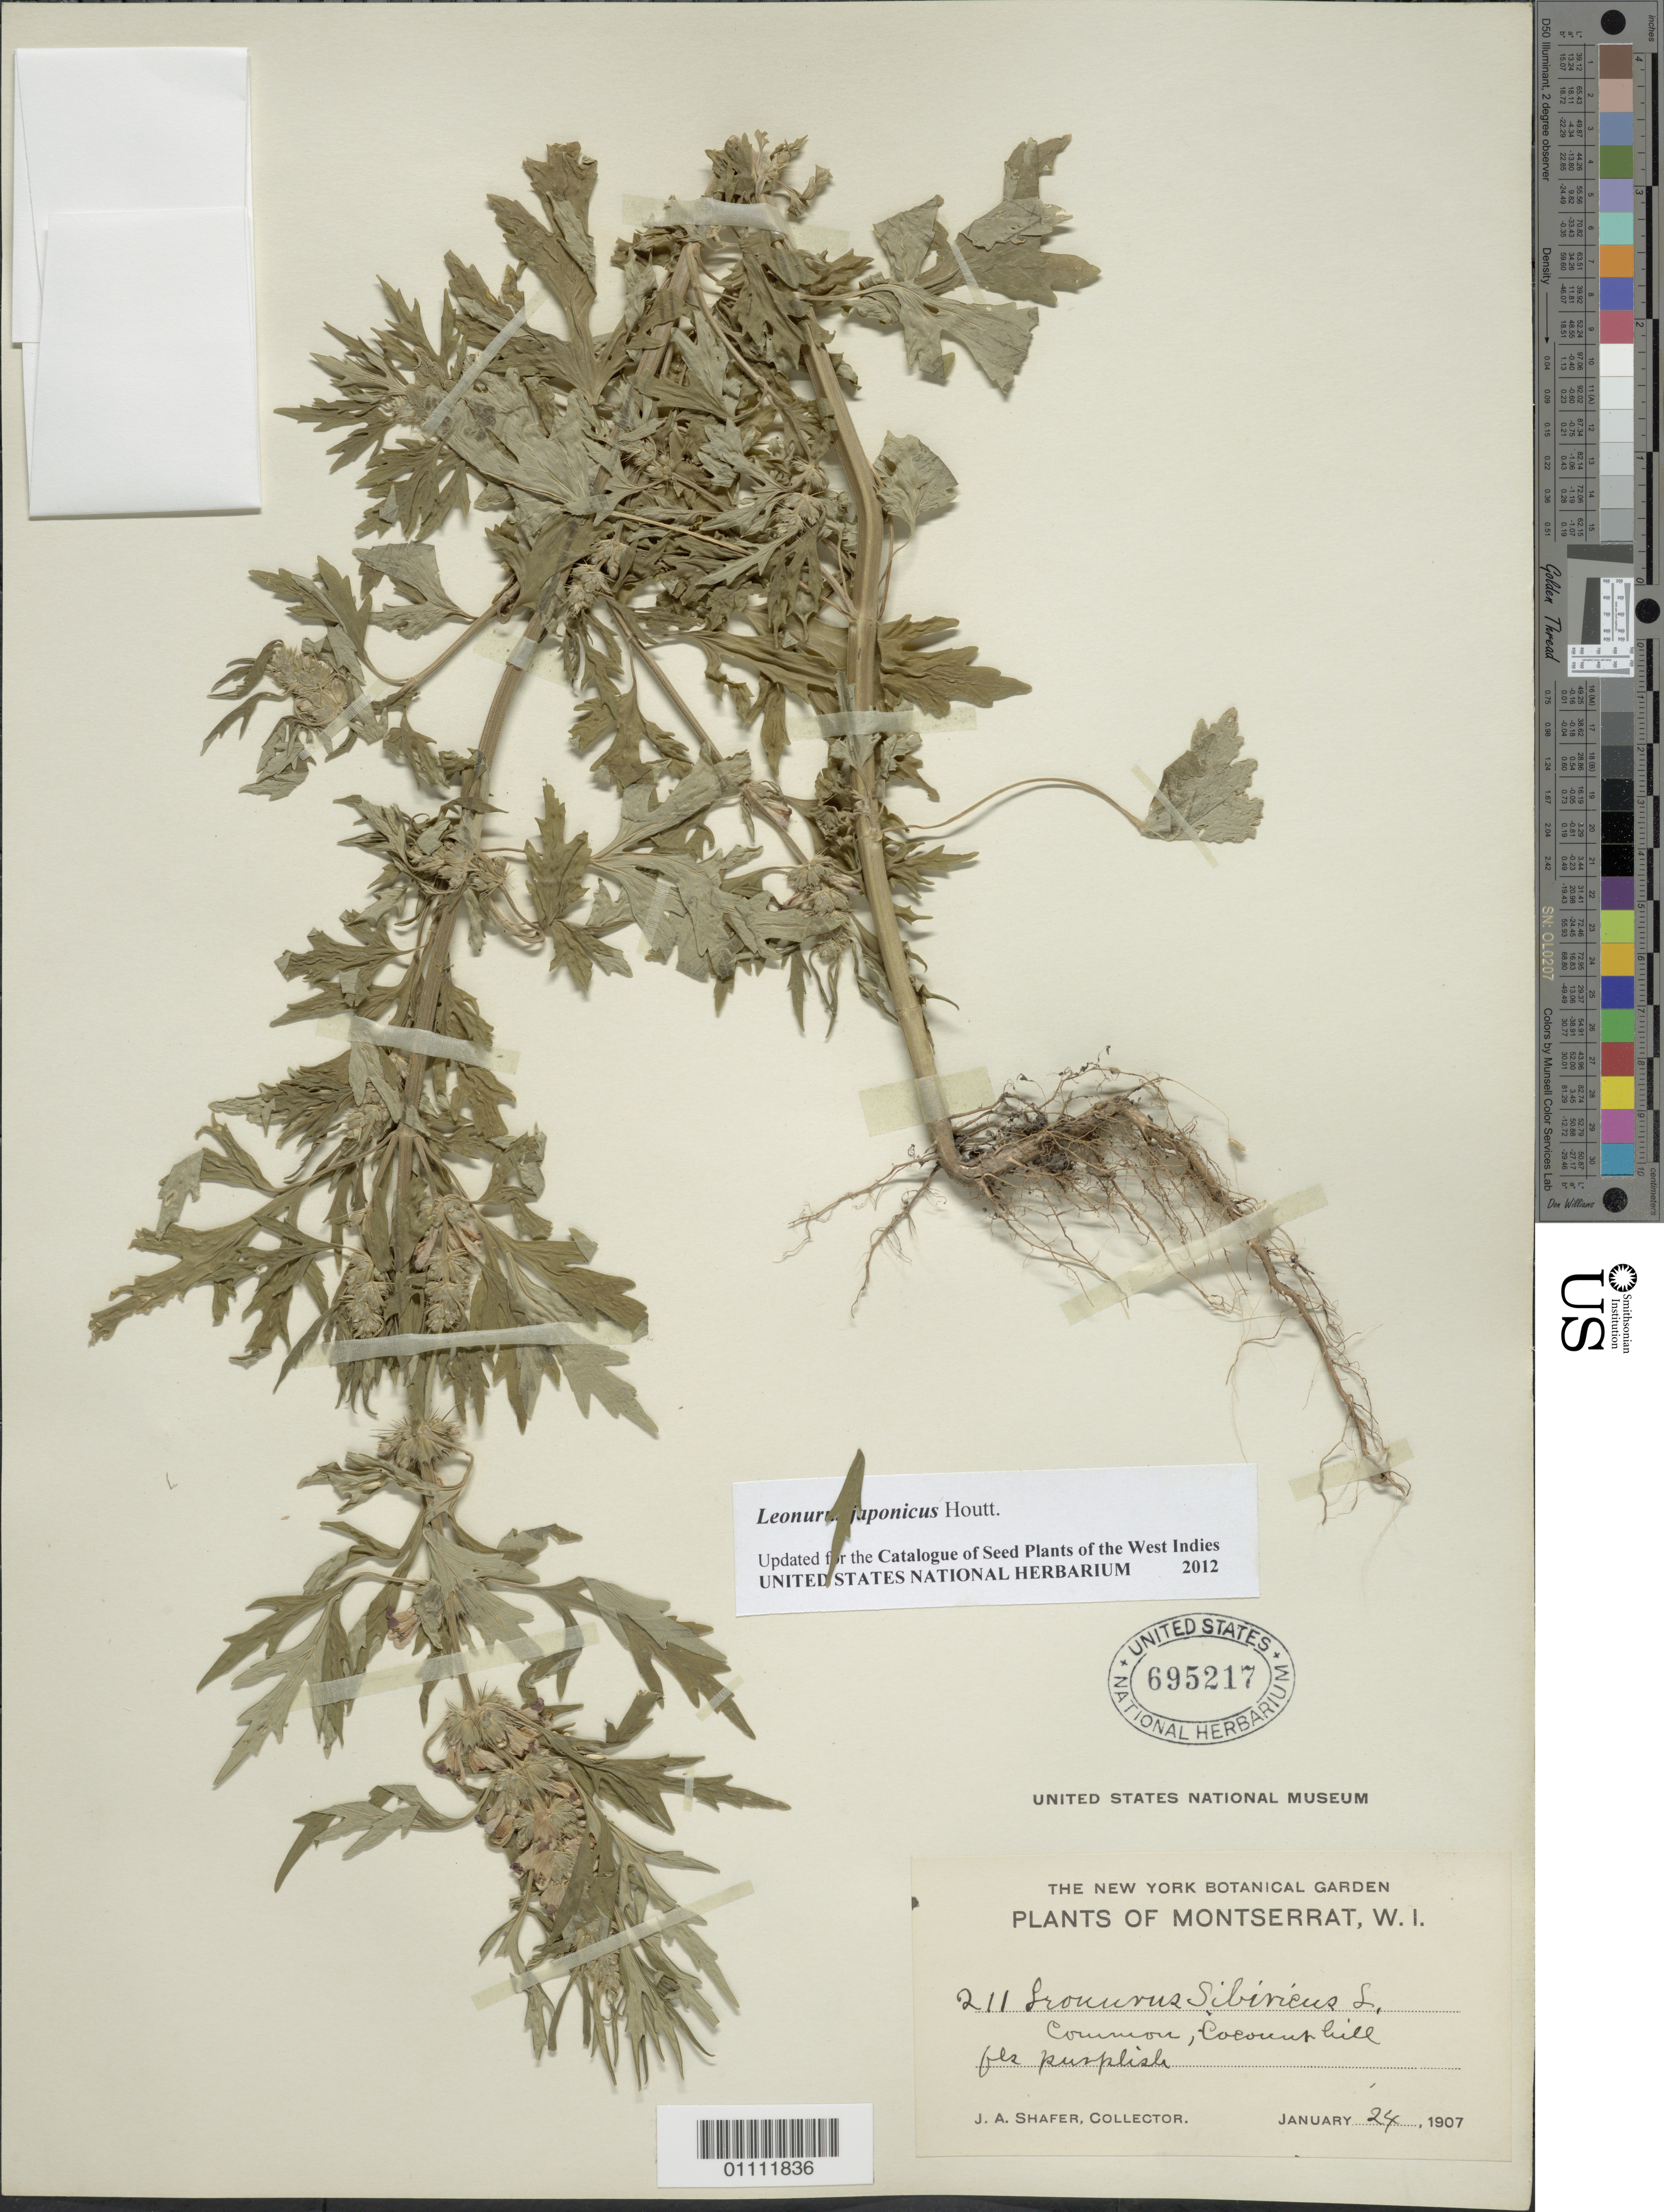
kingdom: Plantae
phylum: Tracheophyta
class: Magnoliopsida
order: Lamiales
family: Lamiaceae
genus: Leonurus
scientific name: Leonurus japonicus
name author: Houtt.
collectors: J. A. Shafer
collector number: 211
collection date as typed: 24 Jan 1907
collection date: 1907-01-24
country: Montserrat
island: Montserrat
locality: Coconut Hill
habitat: Common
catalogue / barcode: US 695217